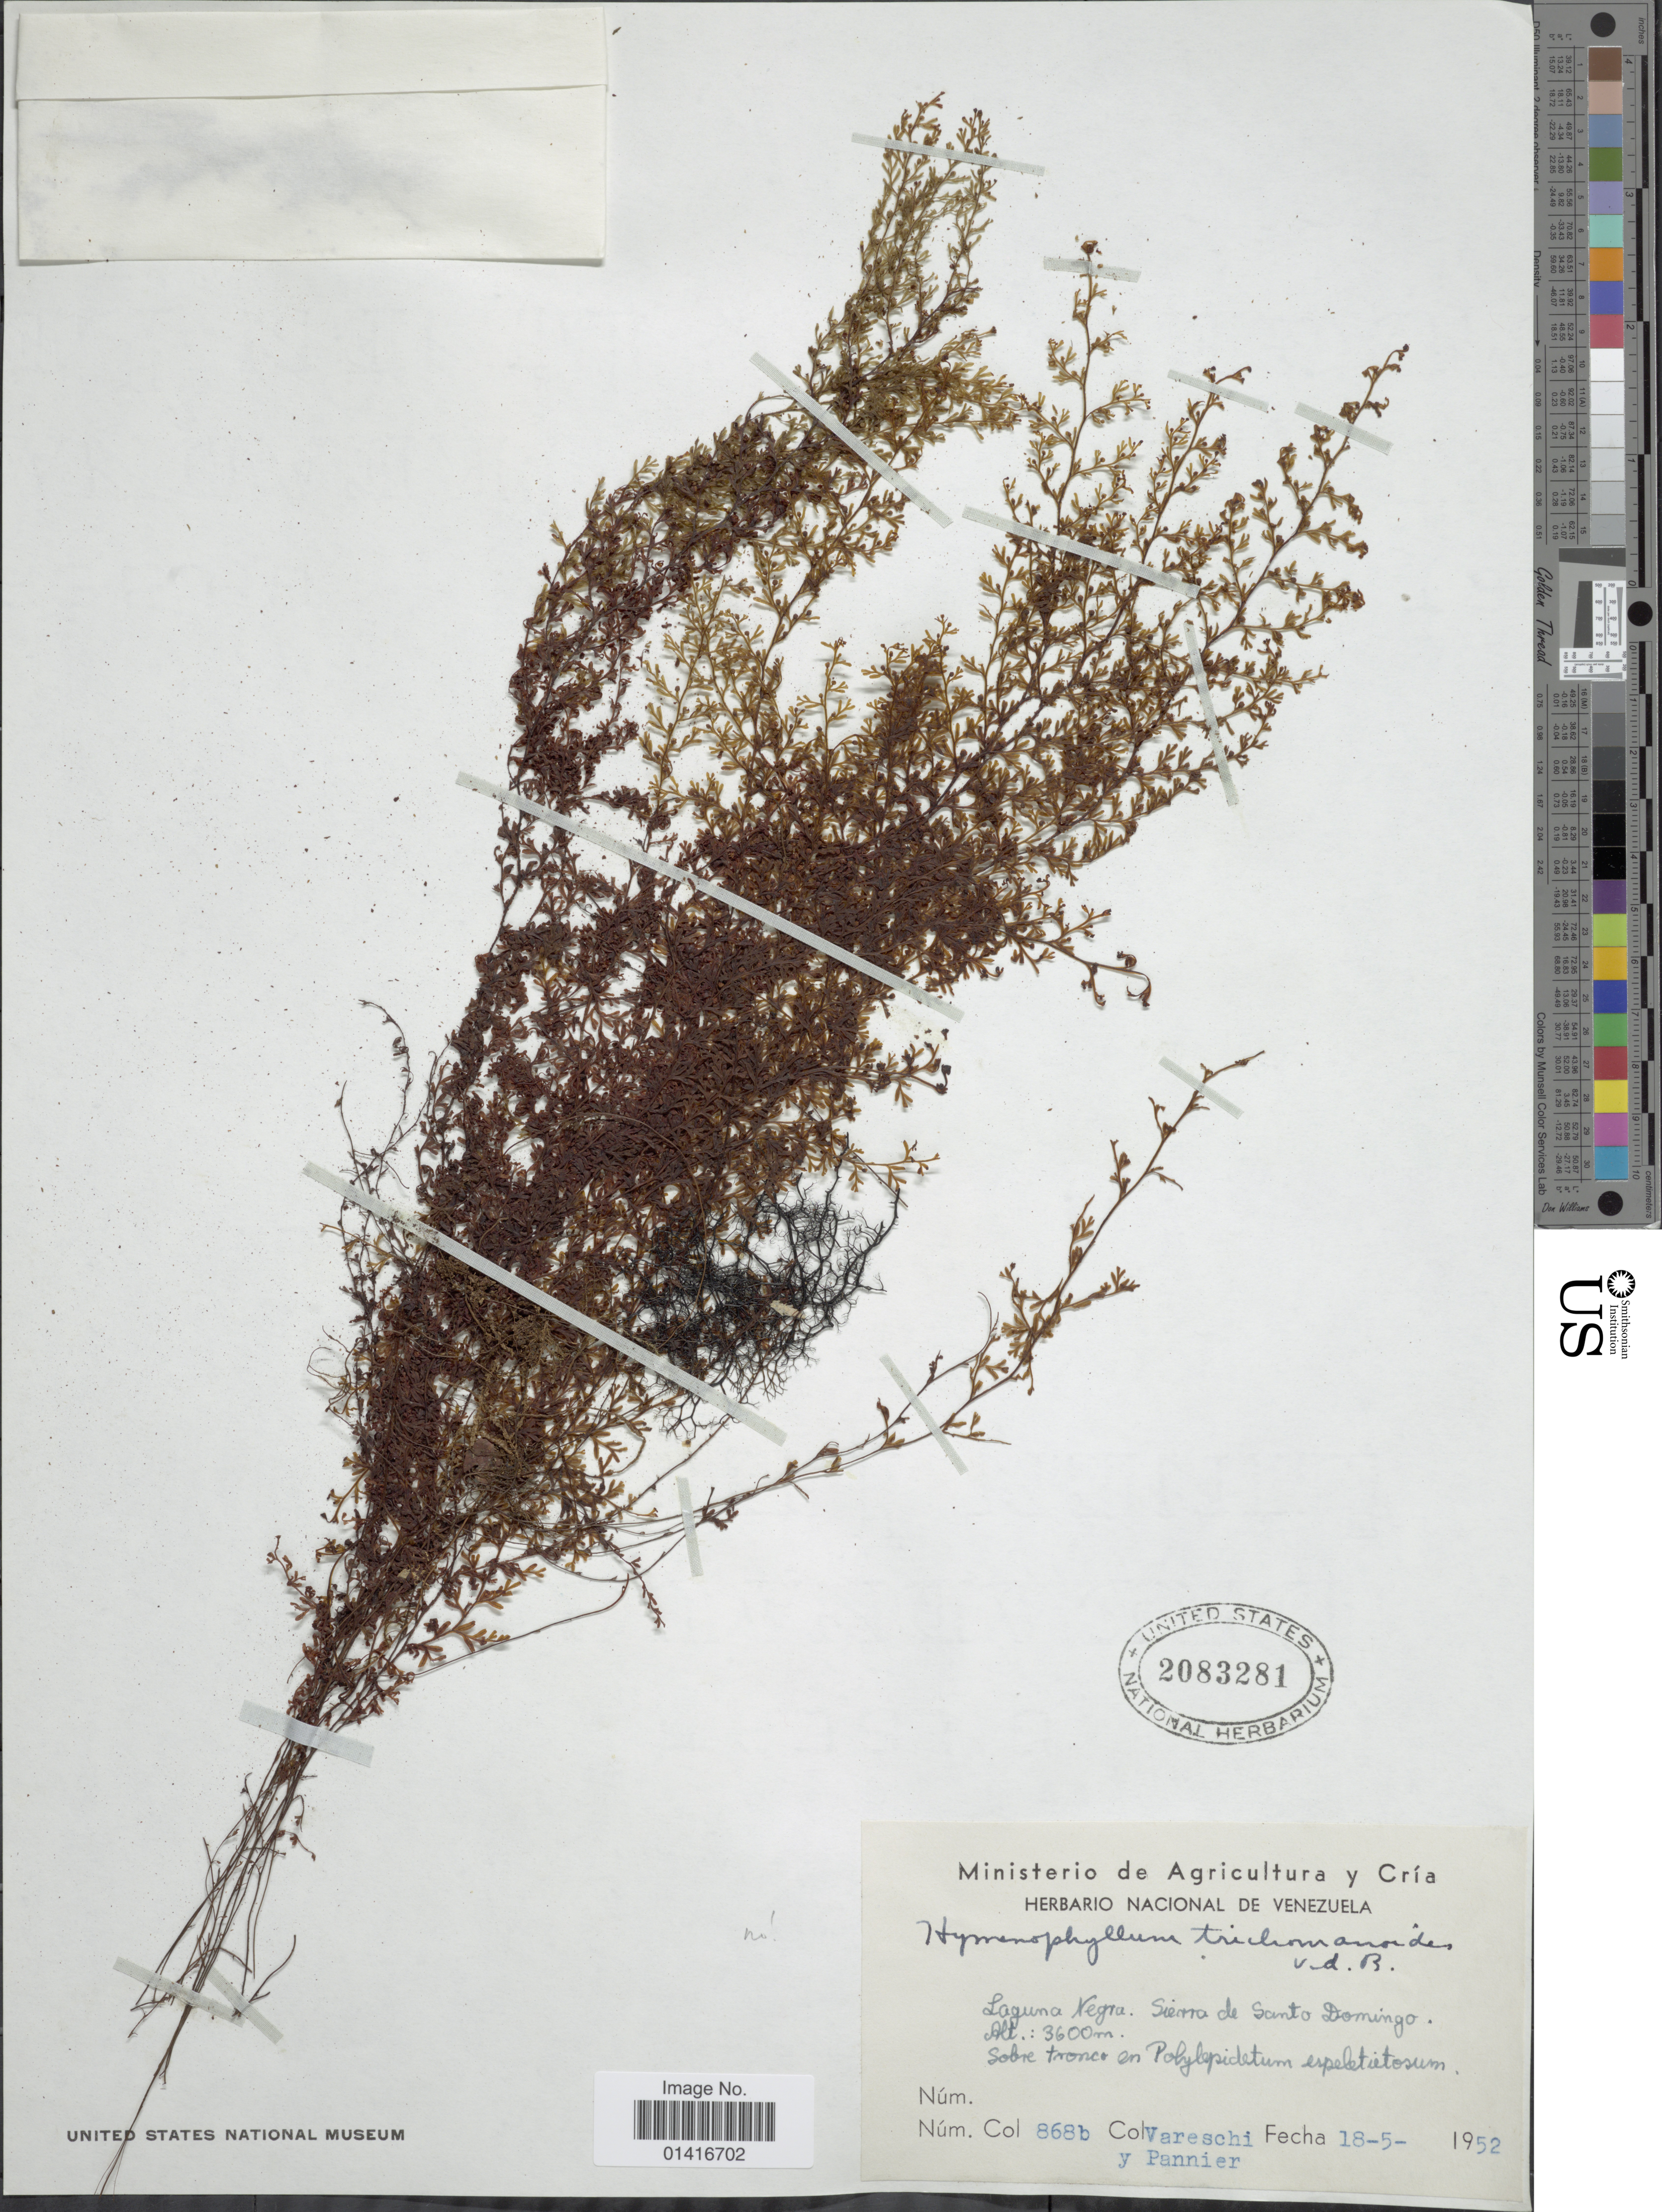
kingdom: Plantae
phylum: Tracheophyta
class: Polypodiopsida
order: Hymenophyllales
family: Hymenophyllaceae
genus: Hymenophyllum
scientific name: Hymenophyllum myriocarpum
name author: Hook.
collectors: -. Vareschi & F. Pannier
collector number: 868b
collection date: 1952-05-18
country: Venezuela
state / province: Mérida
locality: Laguna Negra, Sierra de Santo Domingo.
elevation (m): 3600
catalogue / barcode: US 2083281